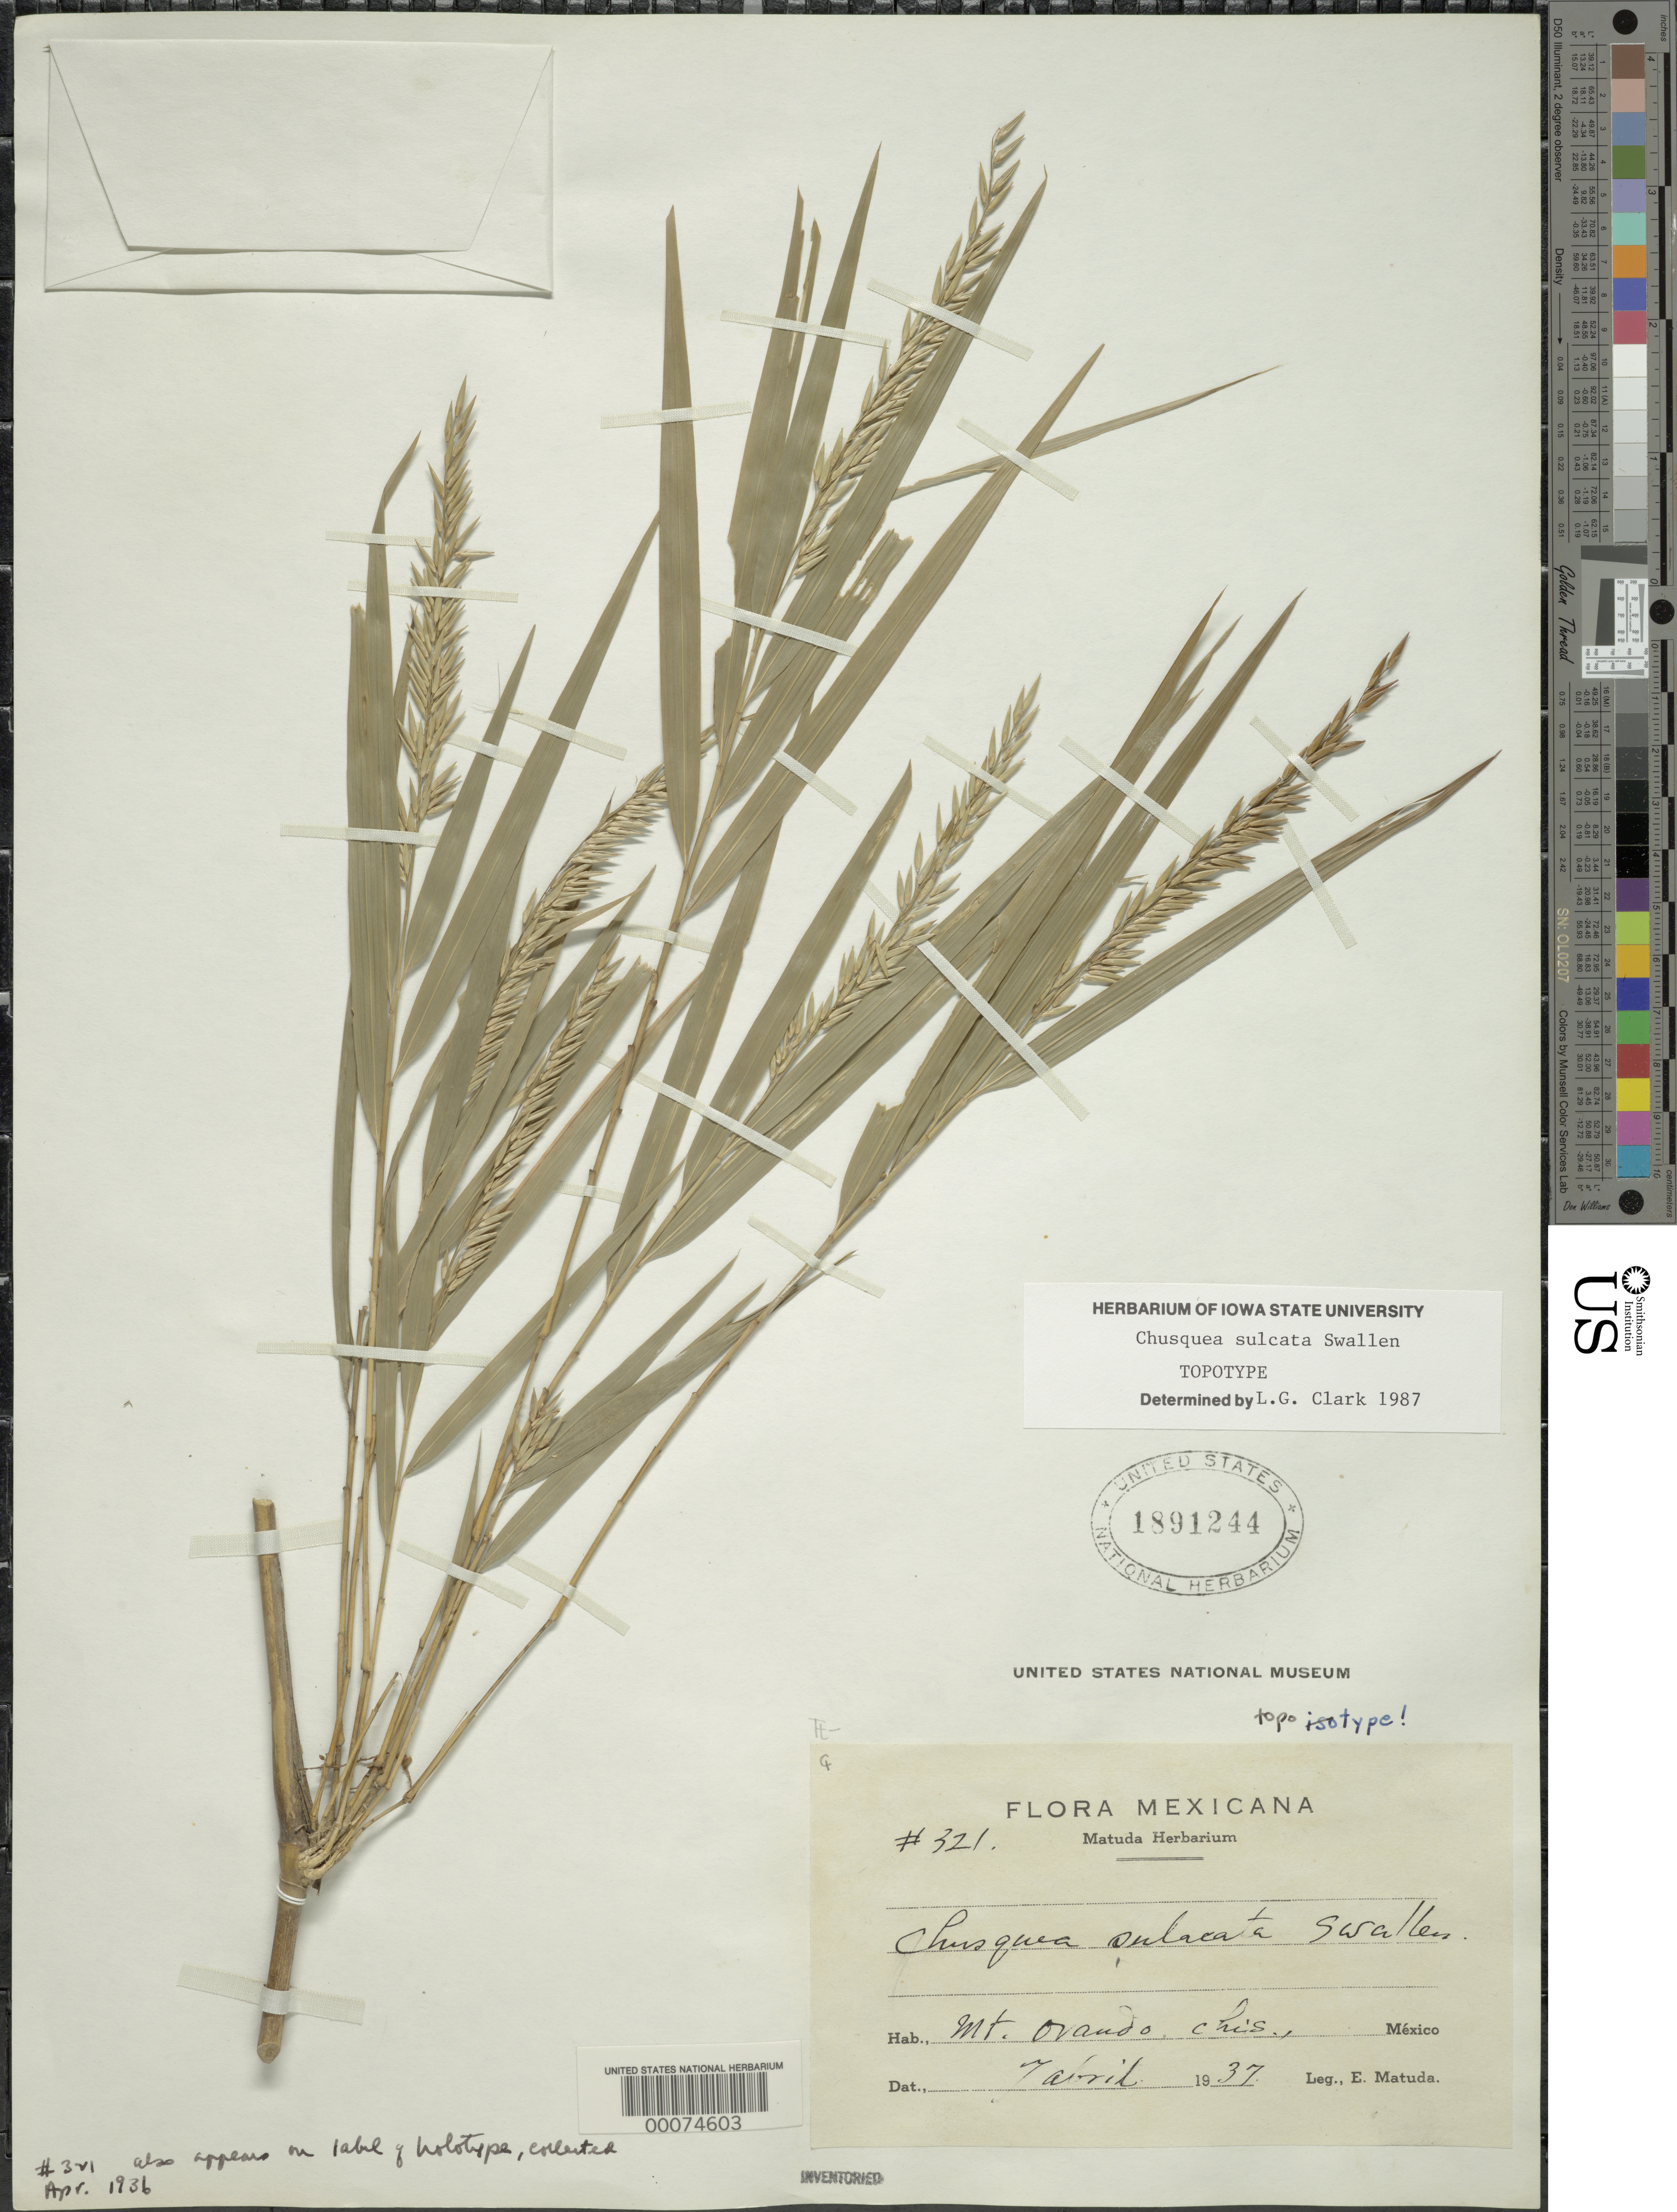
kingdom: Plantae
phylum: Tracheophyta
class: Liliopsida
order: Poales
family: Poaceae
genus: Chusquea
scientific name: Chusquea sulcata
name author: Swallen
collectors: E. Matuda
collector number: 321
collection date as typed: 07 Apr 1937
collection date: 1937-04-07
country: Mexico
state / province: Chiapas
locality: Mt. Ovando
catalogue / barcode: US 1891244